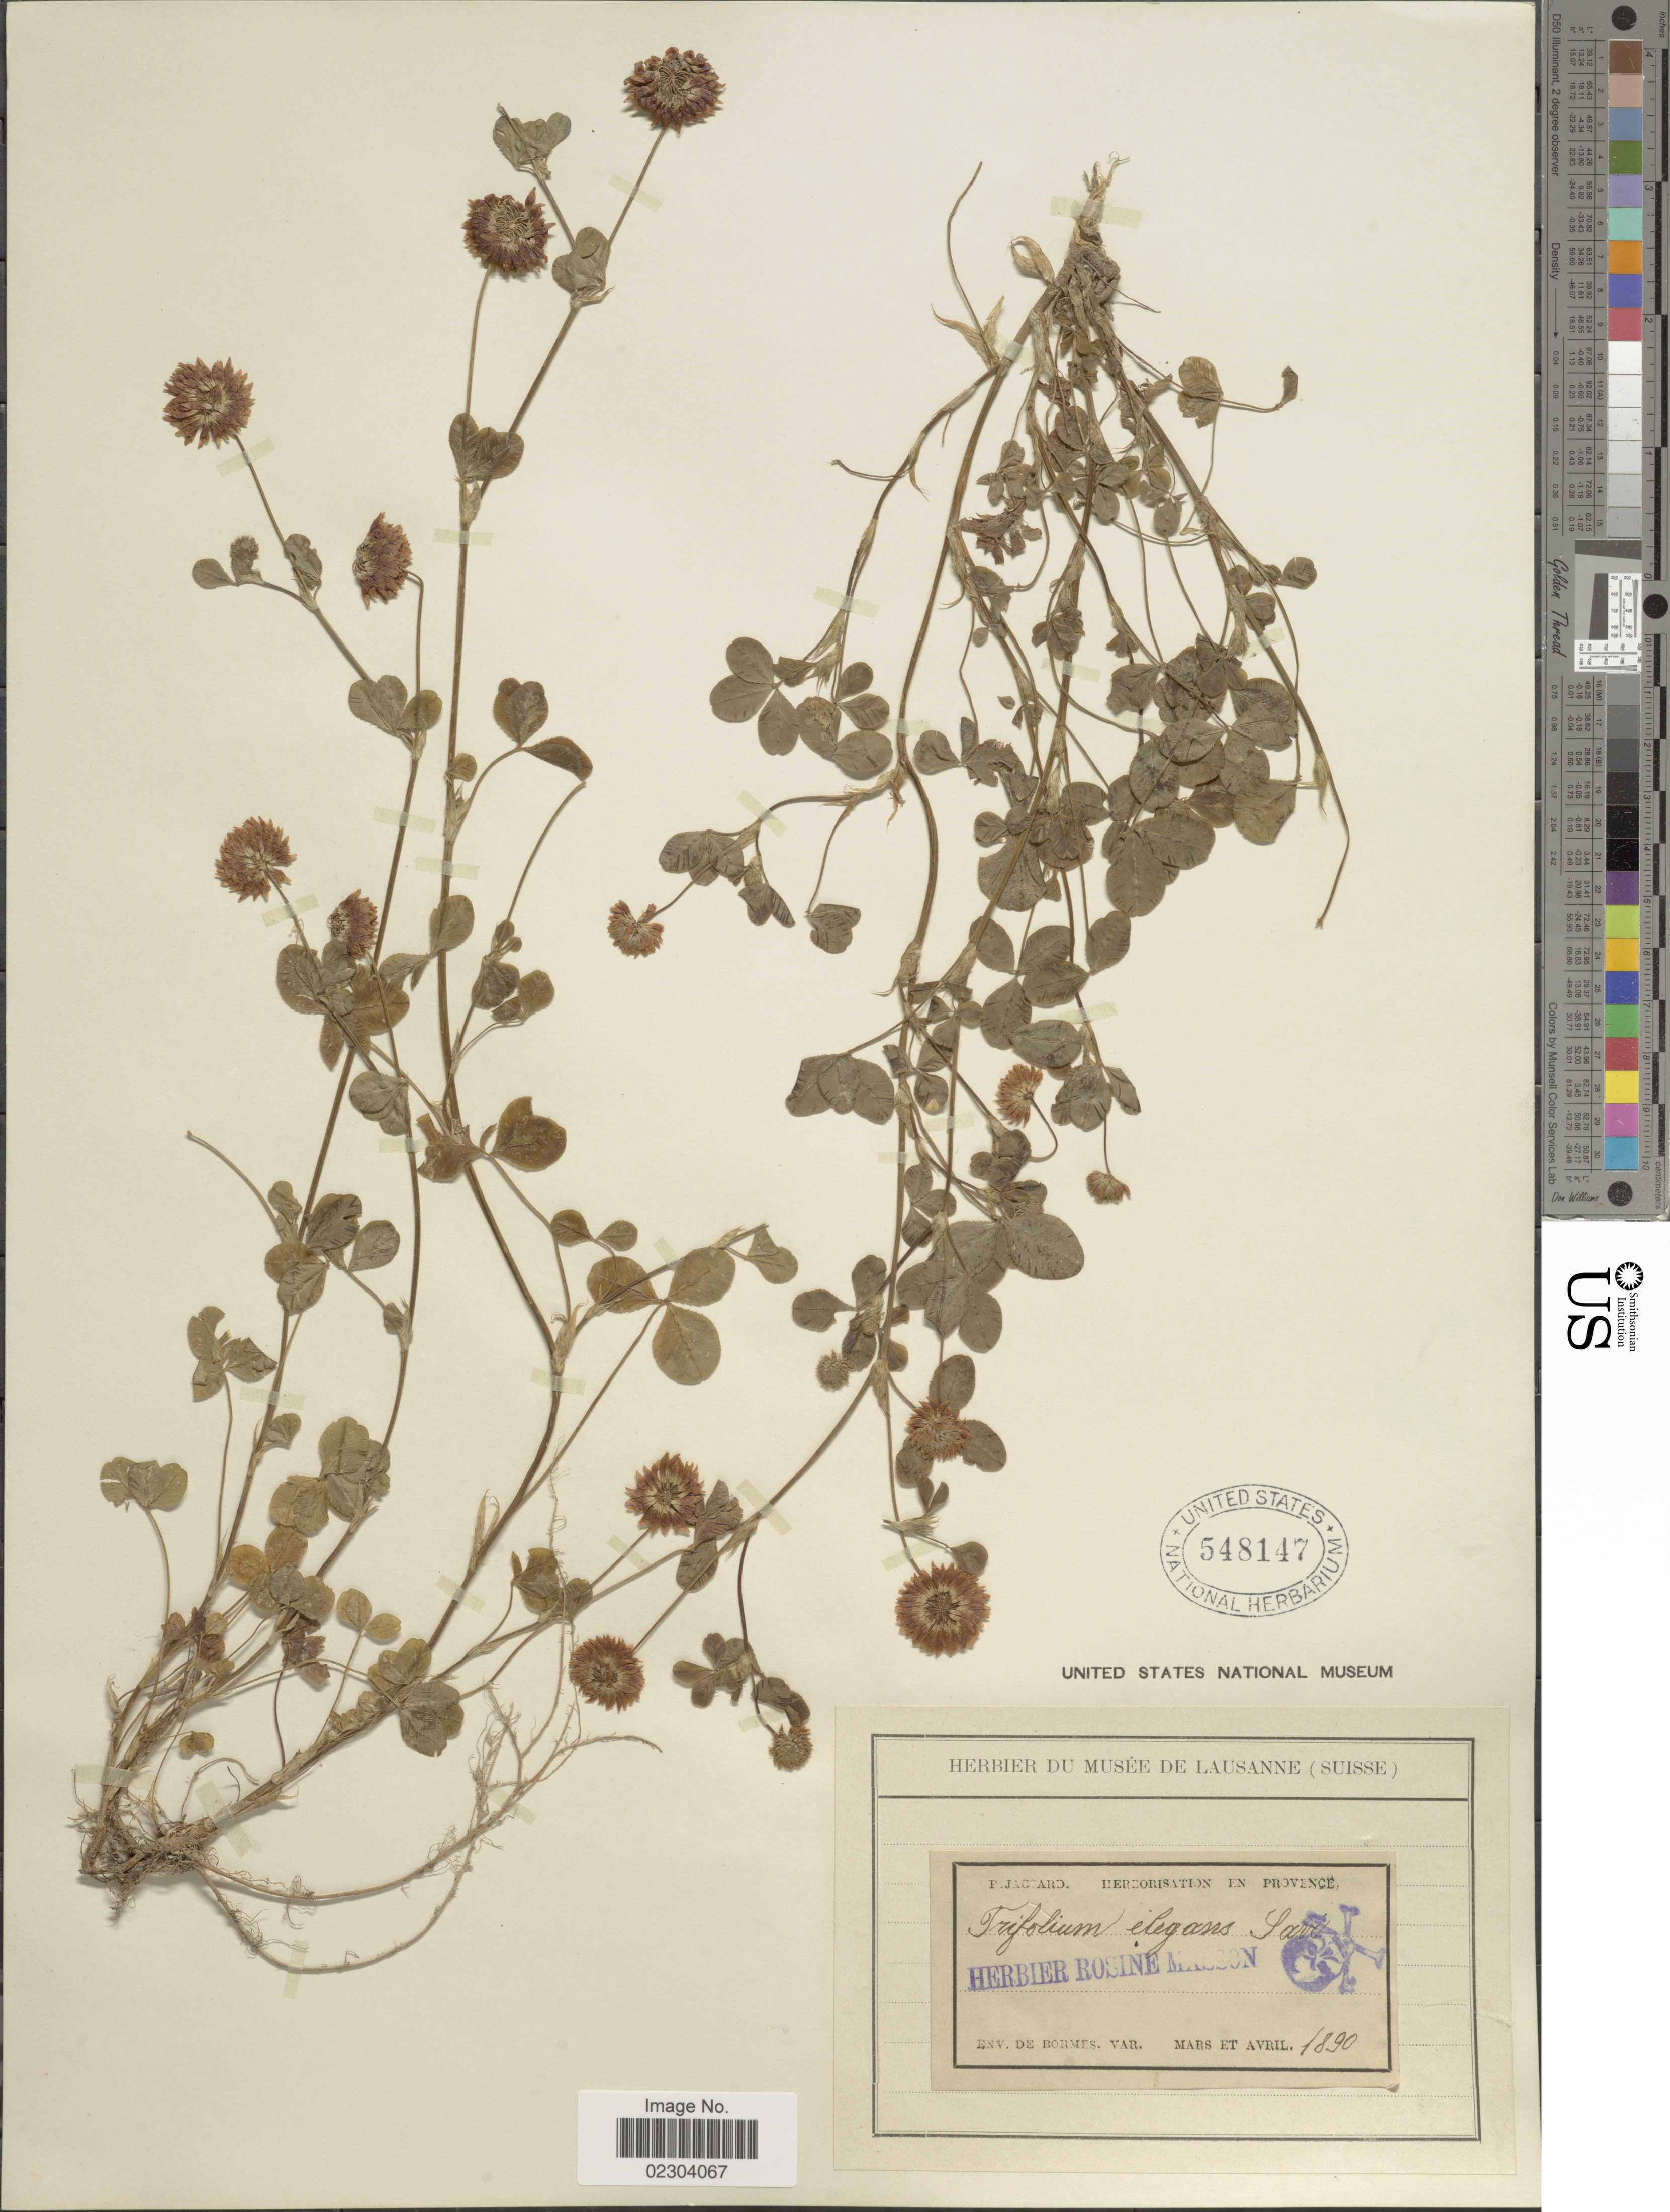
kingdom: Plantae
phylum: Tracheophyta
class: Magnoliopsida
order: Fabales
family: Fabaceae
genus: Trifolium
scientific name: Trifolium elegans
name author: Savi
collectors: Jaccard, P.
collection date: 1890-03/1890-04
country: France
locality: Herborisation [interpreted] en Provence, env. de Bormes. Var.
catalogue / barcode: US 548147